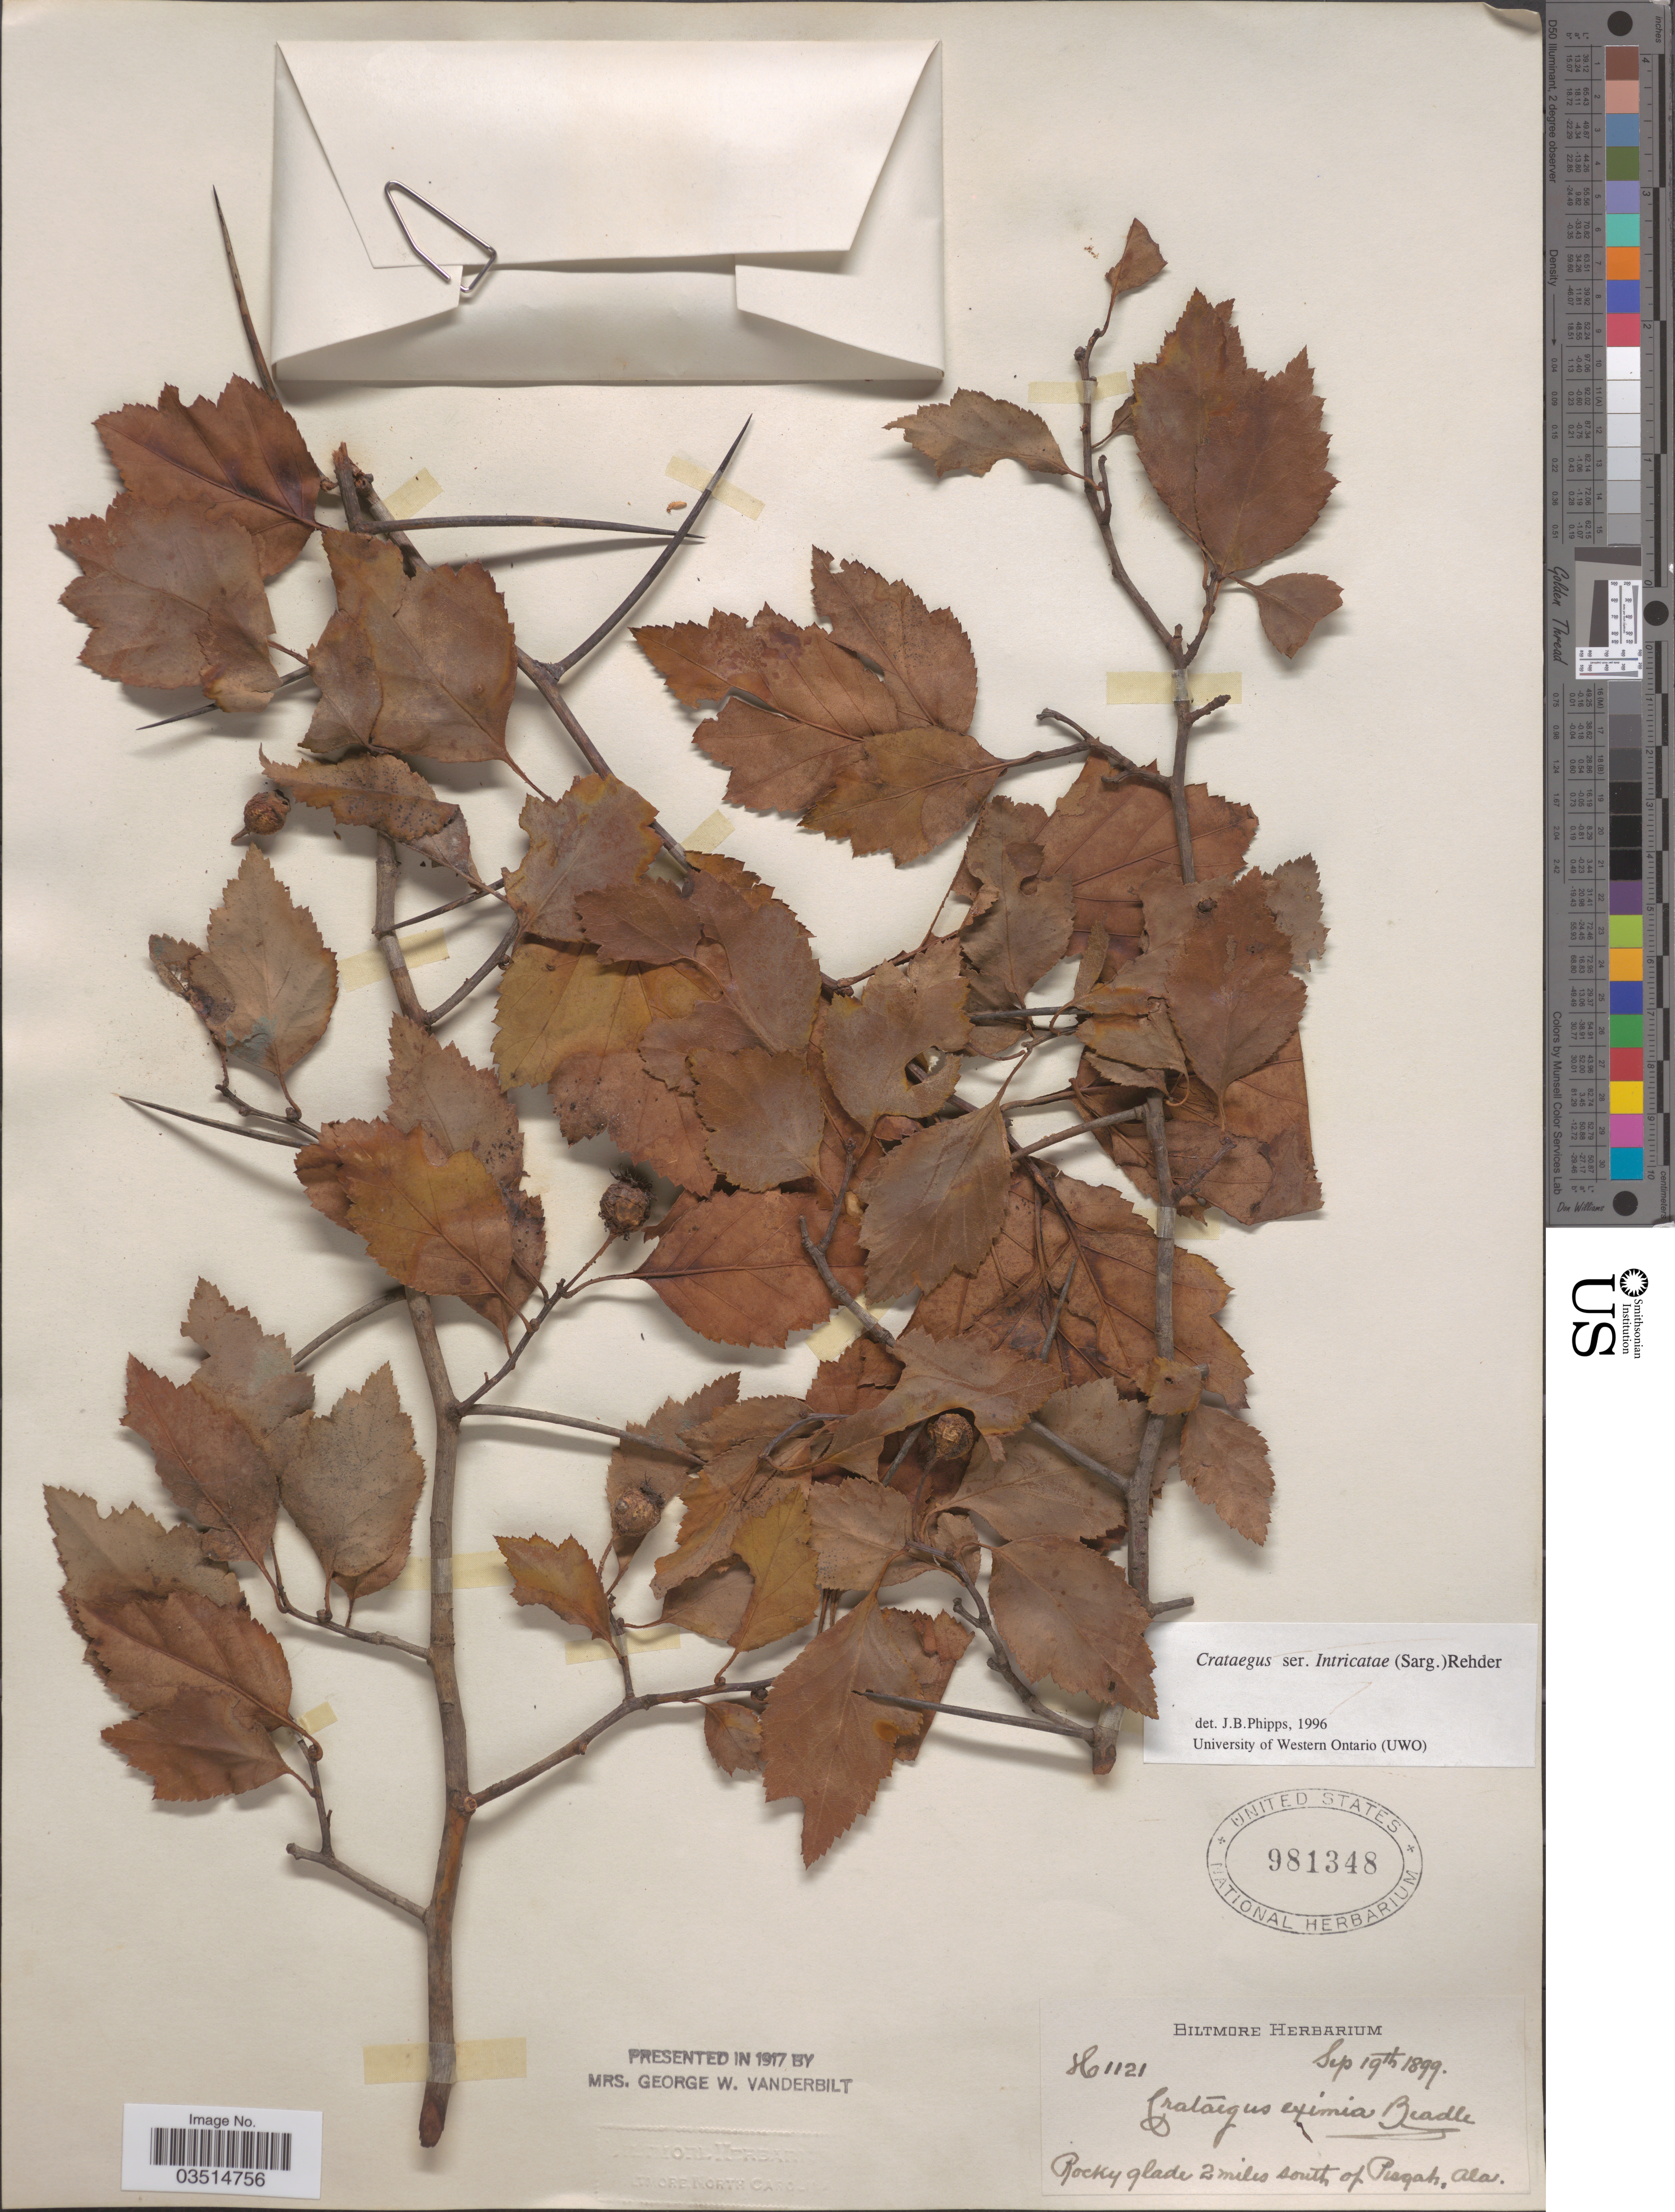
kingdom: Plantae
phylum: Tracheophyta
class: Magnoliopsida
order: Rosales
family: Rosaceae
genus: Crataegus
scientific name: Crataegus eximia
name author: Beadle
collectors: ex herb. Biltmore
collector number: H1121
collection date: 1899-09-19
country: United States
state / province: Alabama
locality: Rocky glade 2 miles south of Pisgah.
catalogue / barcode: US 981348